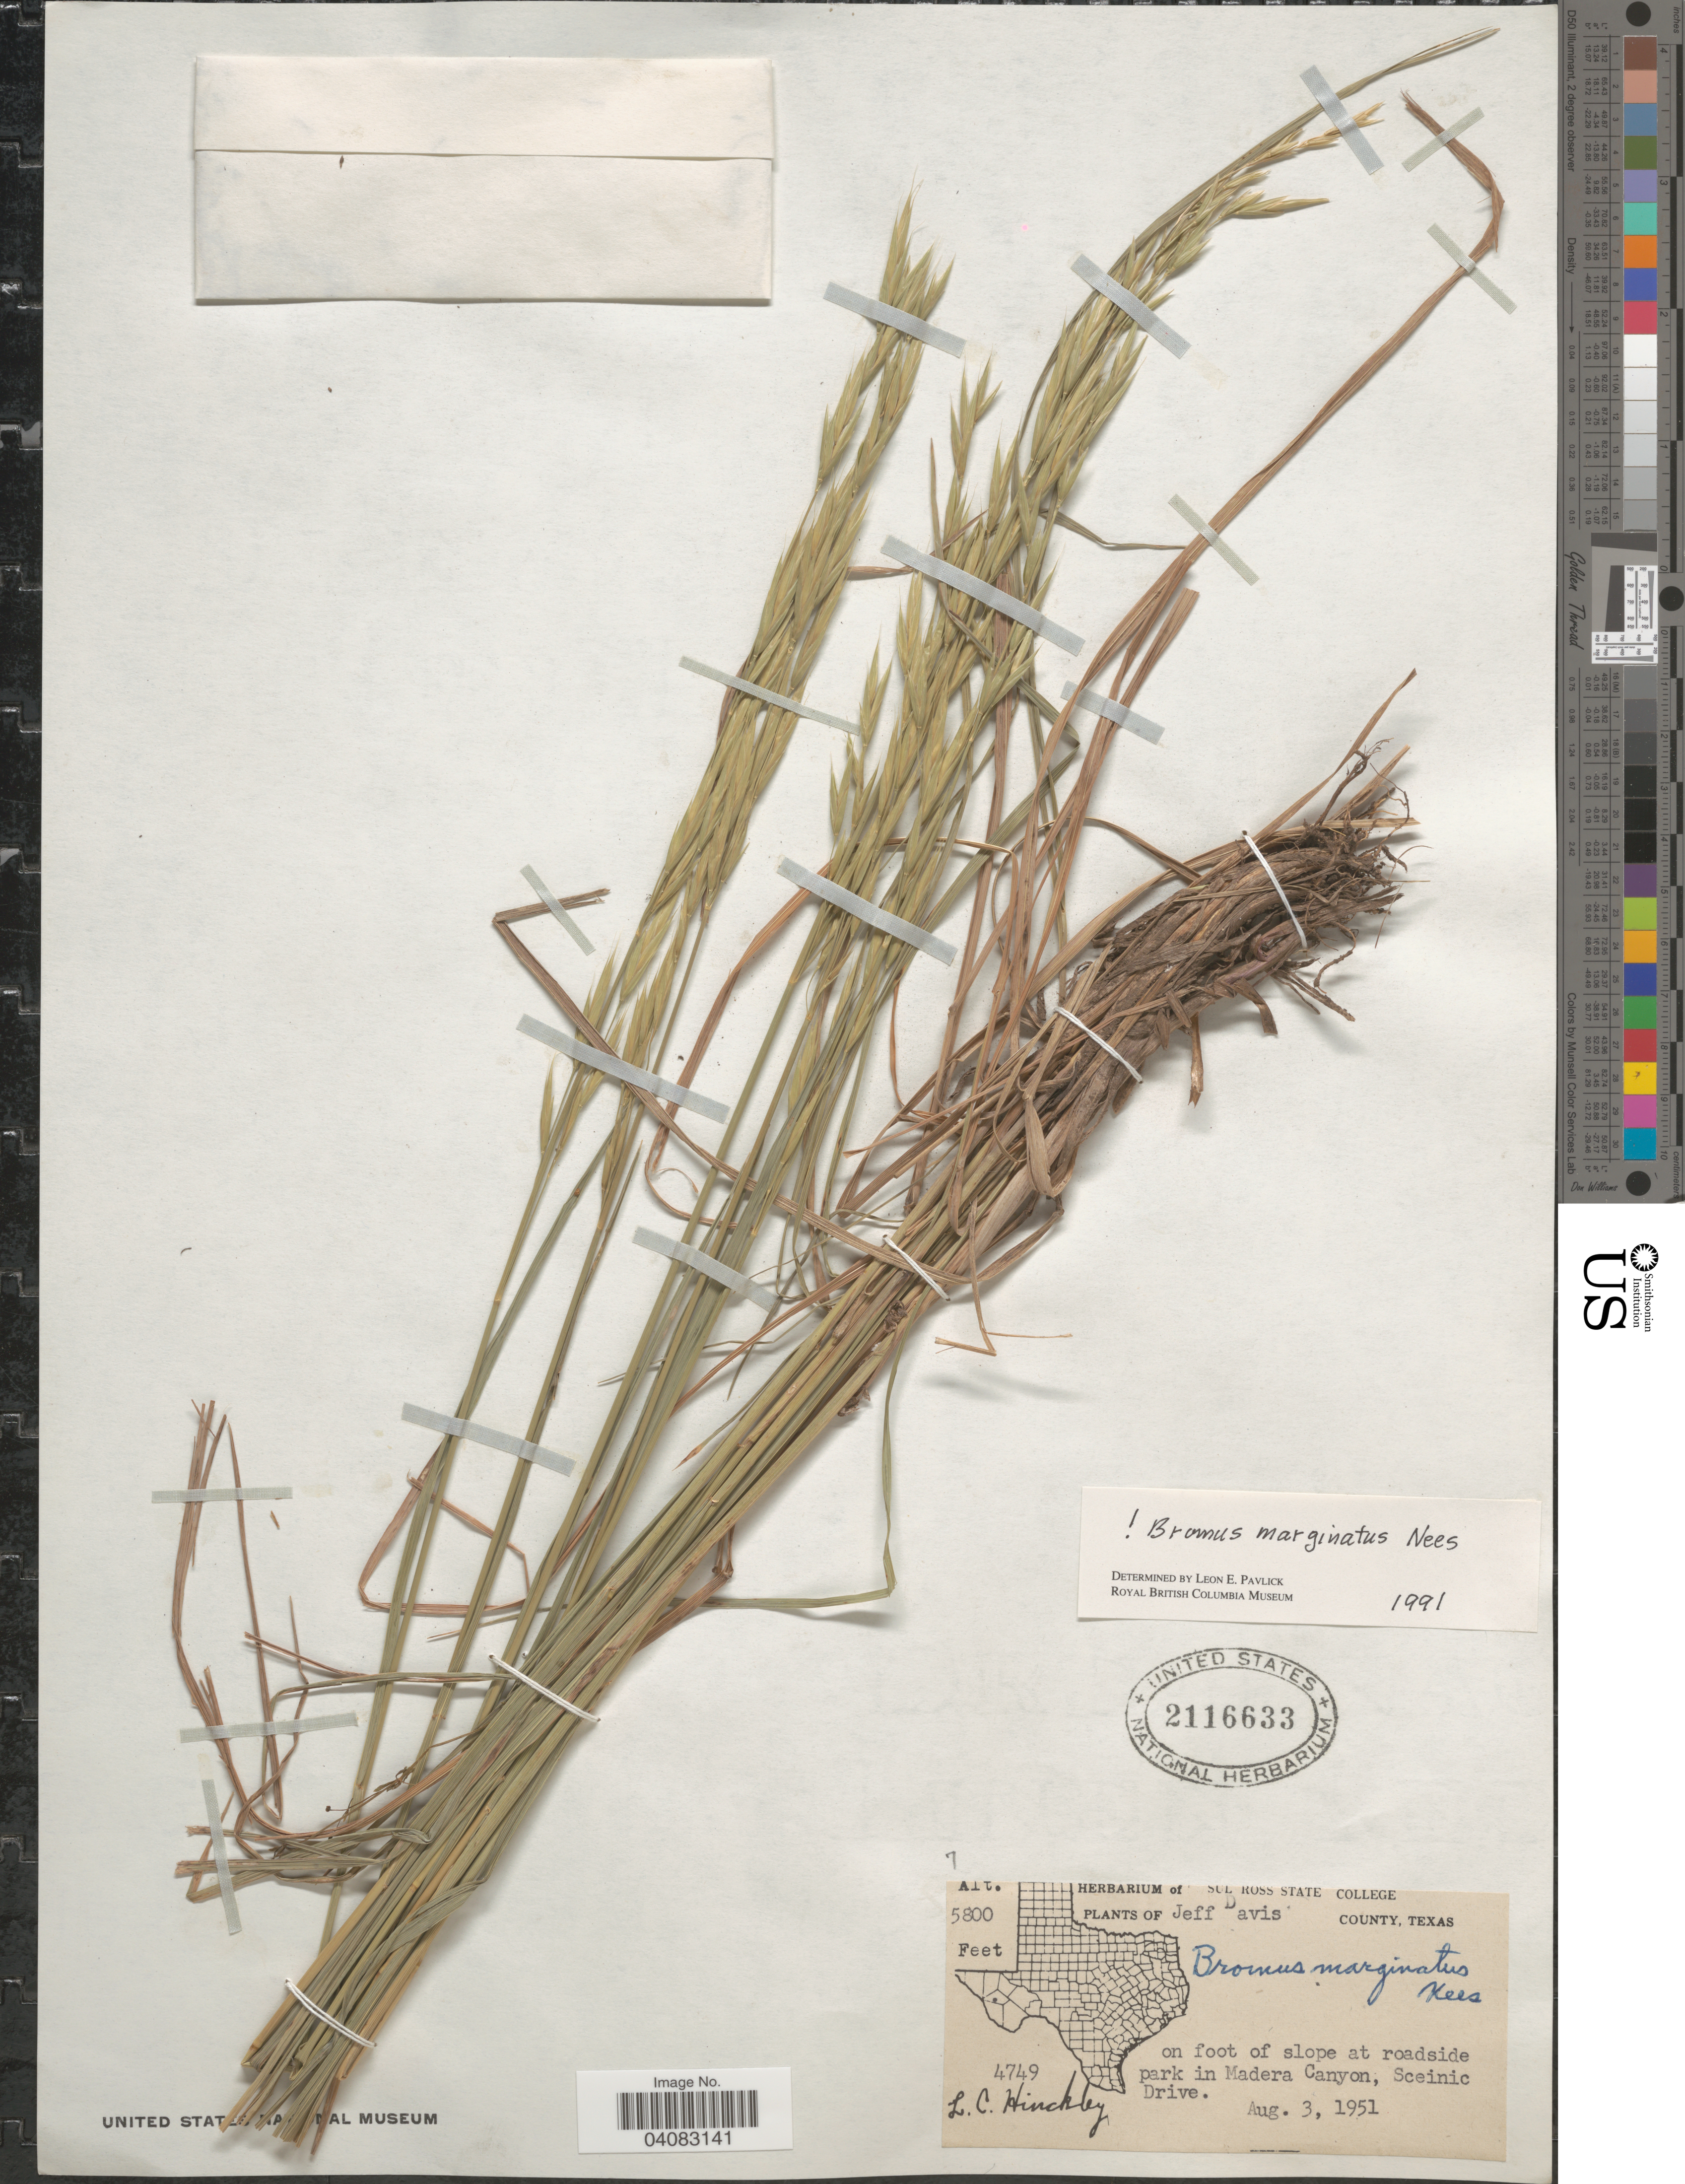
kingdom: Plantae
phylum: Tracheophyta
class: Liliopsida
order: Poales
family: Poaceae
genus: Bromus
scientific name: Bromus marginatus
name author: Nees ex Steud.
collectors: L. Hinckley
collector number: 4749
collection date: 1951-08-03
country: United States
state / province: Texas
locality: Jeff Davis County. On foot of slope at roadside park in Madera Canyon, Sceinic Drive.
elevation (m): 1768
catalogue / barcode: US 2116633